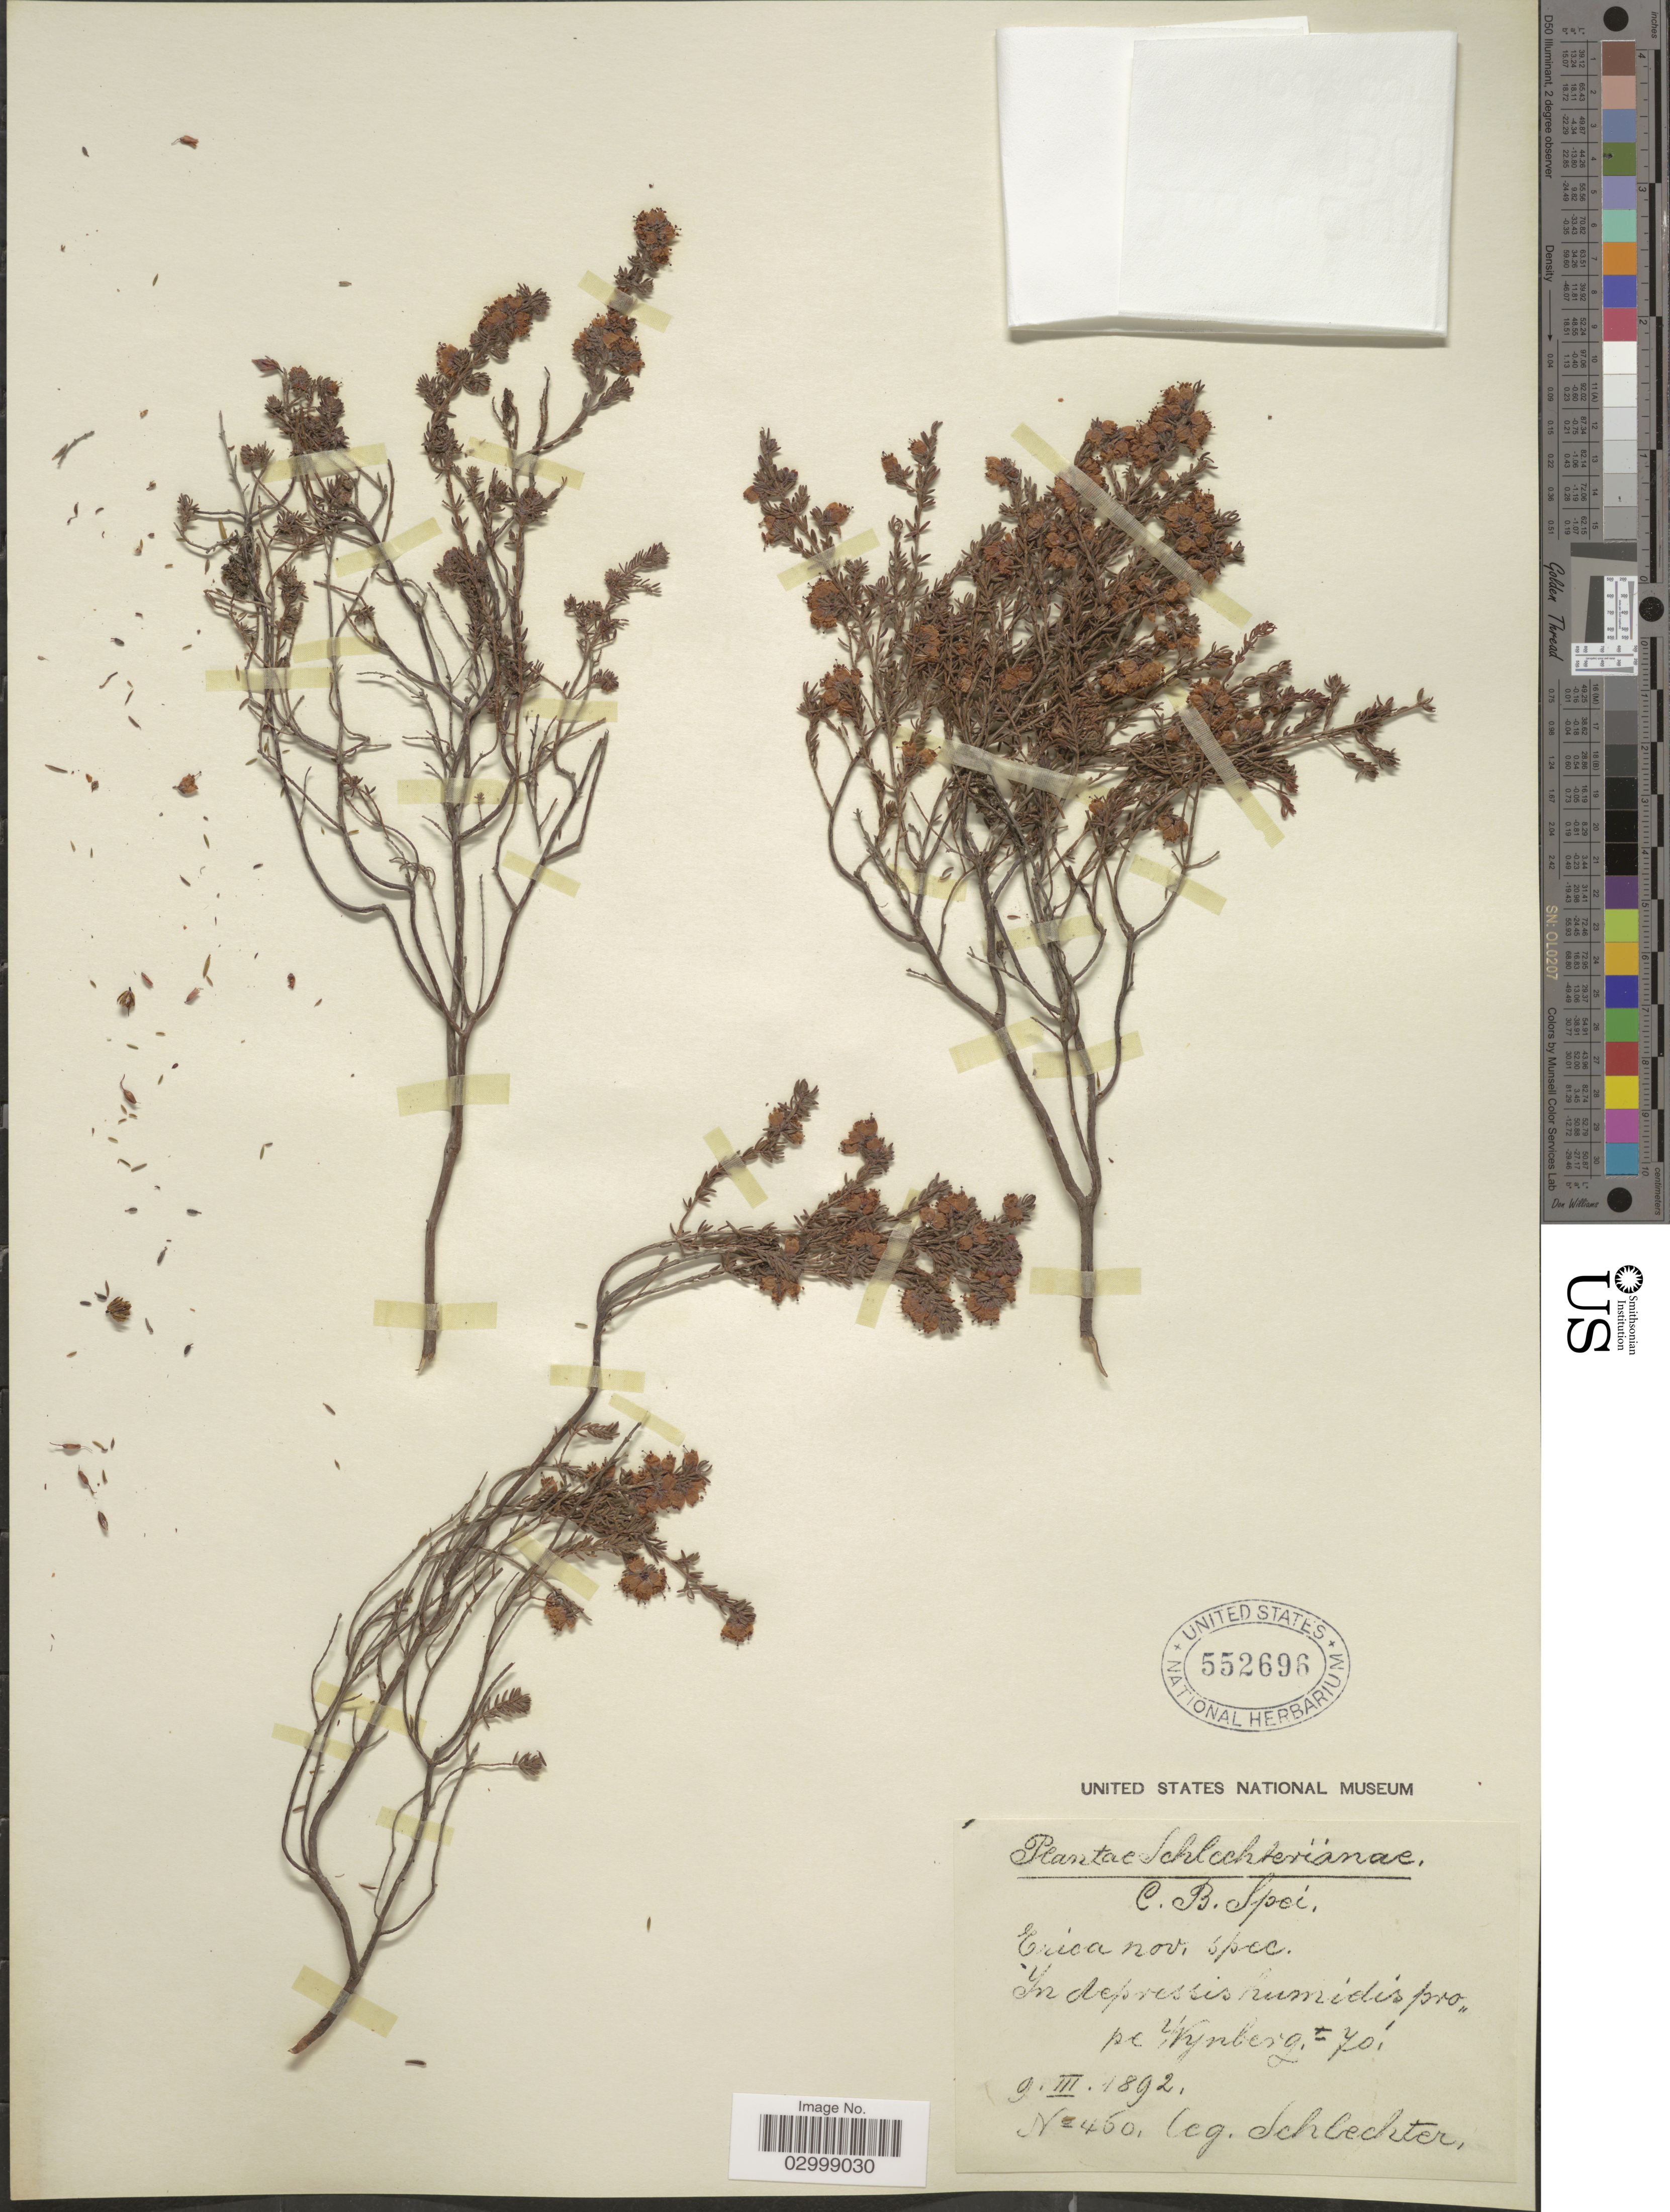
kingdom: Plantae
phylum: Tracheophyta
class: Magnoliopsida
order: Ericales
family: Ericaceae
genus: Erica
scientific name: Erica sp.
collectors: Schlechter, --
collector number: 460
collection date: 1892-03-09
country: South Africa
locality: C. B. Spei, in depressis humidis prope Wynberg.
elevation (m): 21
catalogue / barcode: US 552696